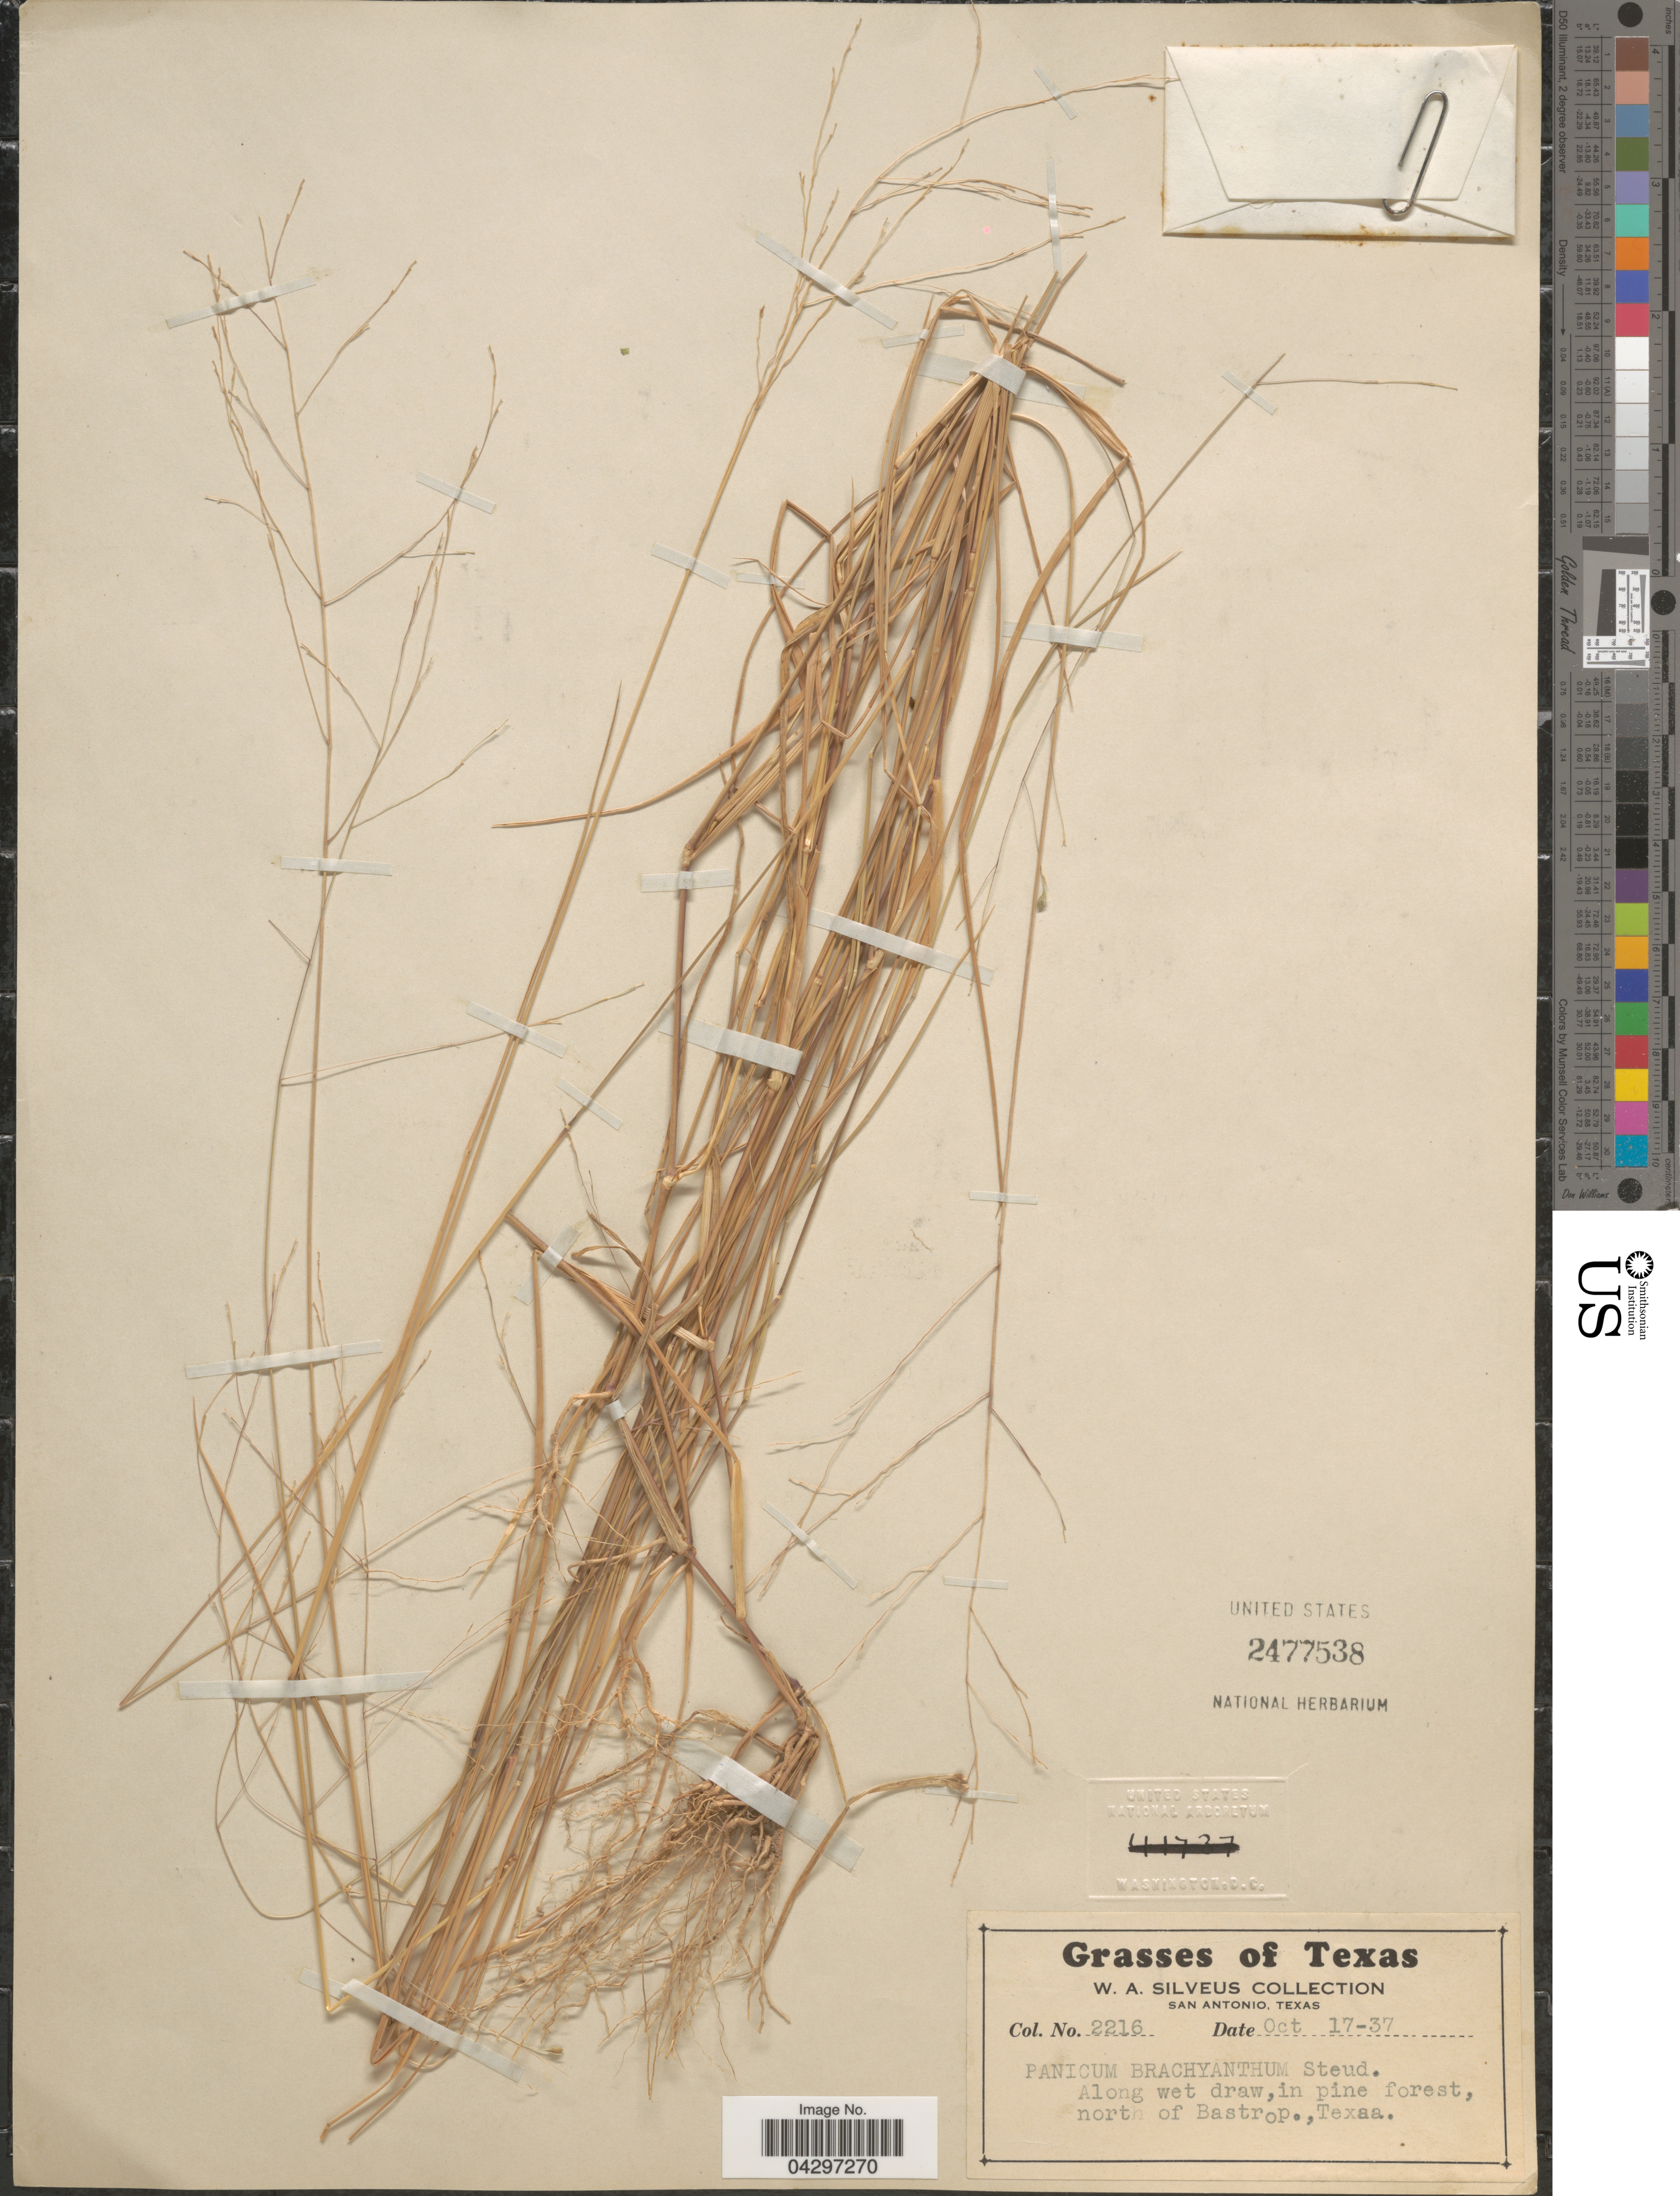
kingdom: Plantae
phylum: Tracheophyta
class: Liliopsida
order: Poales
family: Poaceae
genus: Panicum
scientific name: Panicum brachyanthum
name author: Steud.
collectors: W. Silveus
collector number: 2216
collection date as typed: Transcribed d/m/y: 17/10/37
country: United States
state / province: Texas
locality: Along wet draw,in pine forest, north of Bastrop.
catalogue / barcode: US 2477538